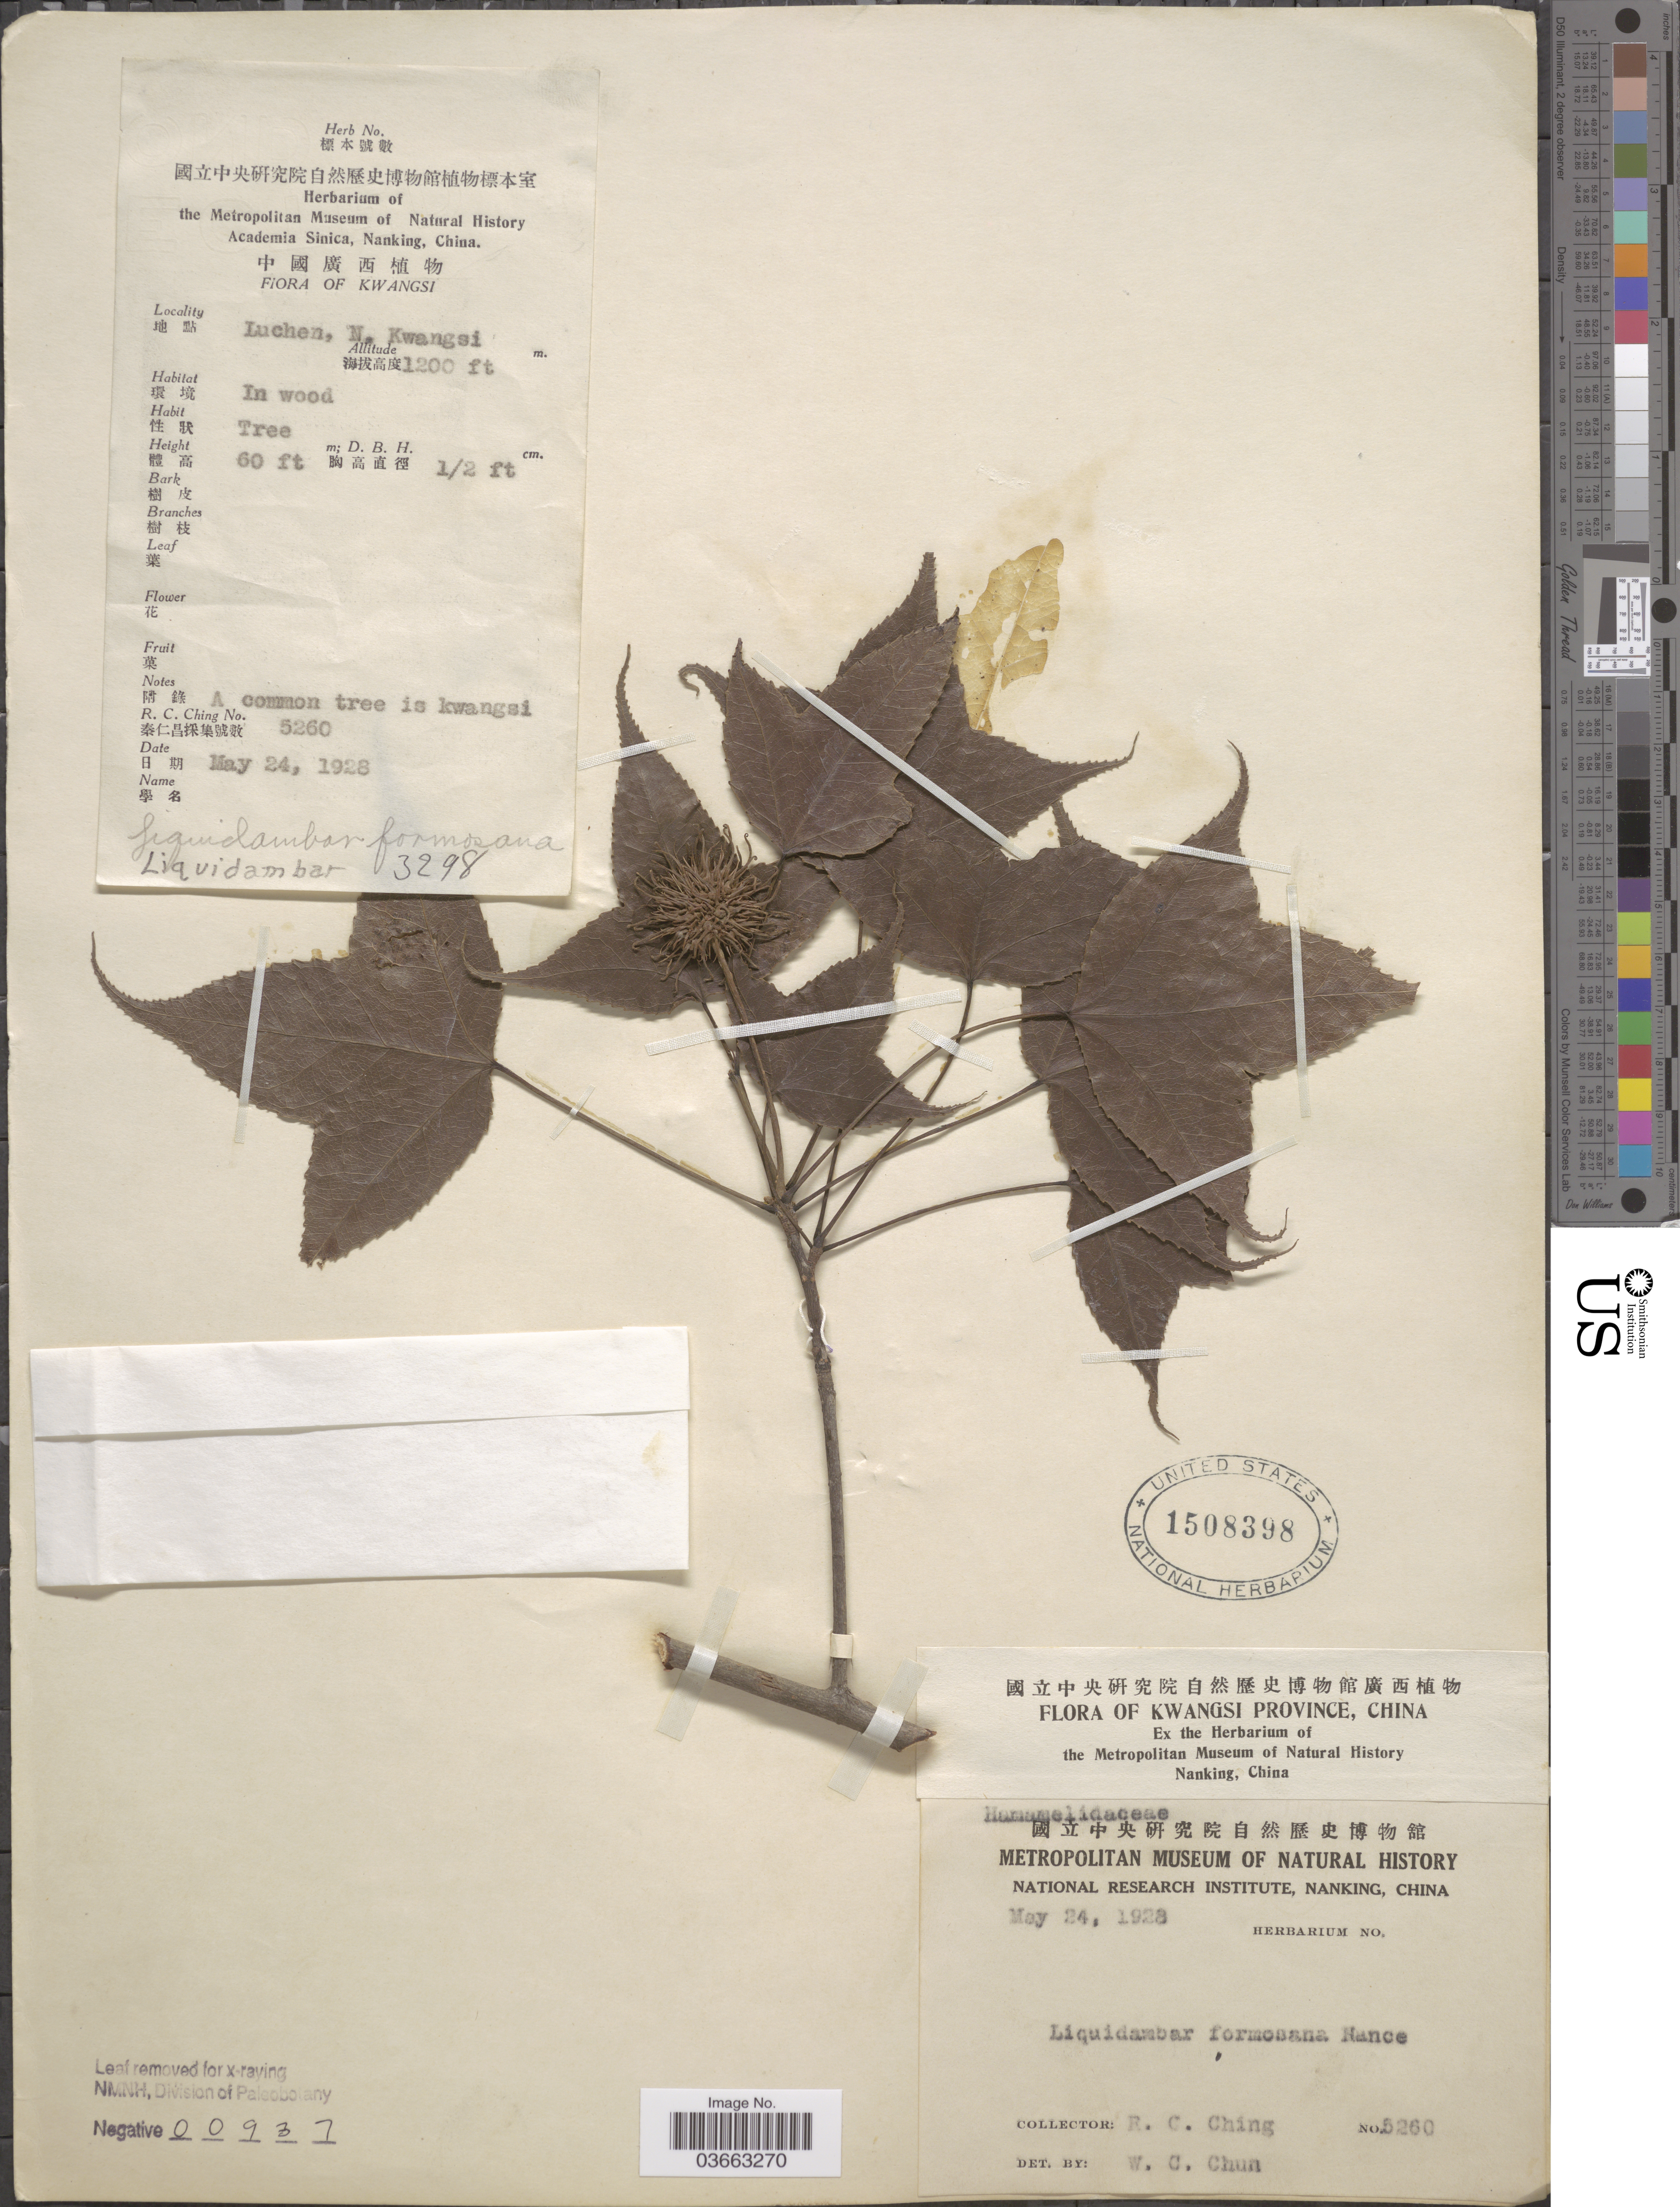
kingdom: Plantae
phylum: Tracheophyta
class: Magnoliopsida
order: Saxifragales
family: Altingiaceae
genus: Liquidambar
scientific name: Liquidambar formosana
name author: Hance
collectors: R. C. Ching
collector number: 5260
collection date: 1928-05-24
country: China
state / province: Guangxi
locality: Kwangsi Province. Kwangsi. Luchen, N. Kwangsi.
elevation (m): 366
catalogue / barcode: US 1508398